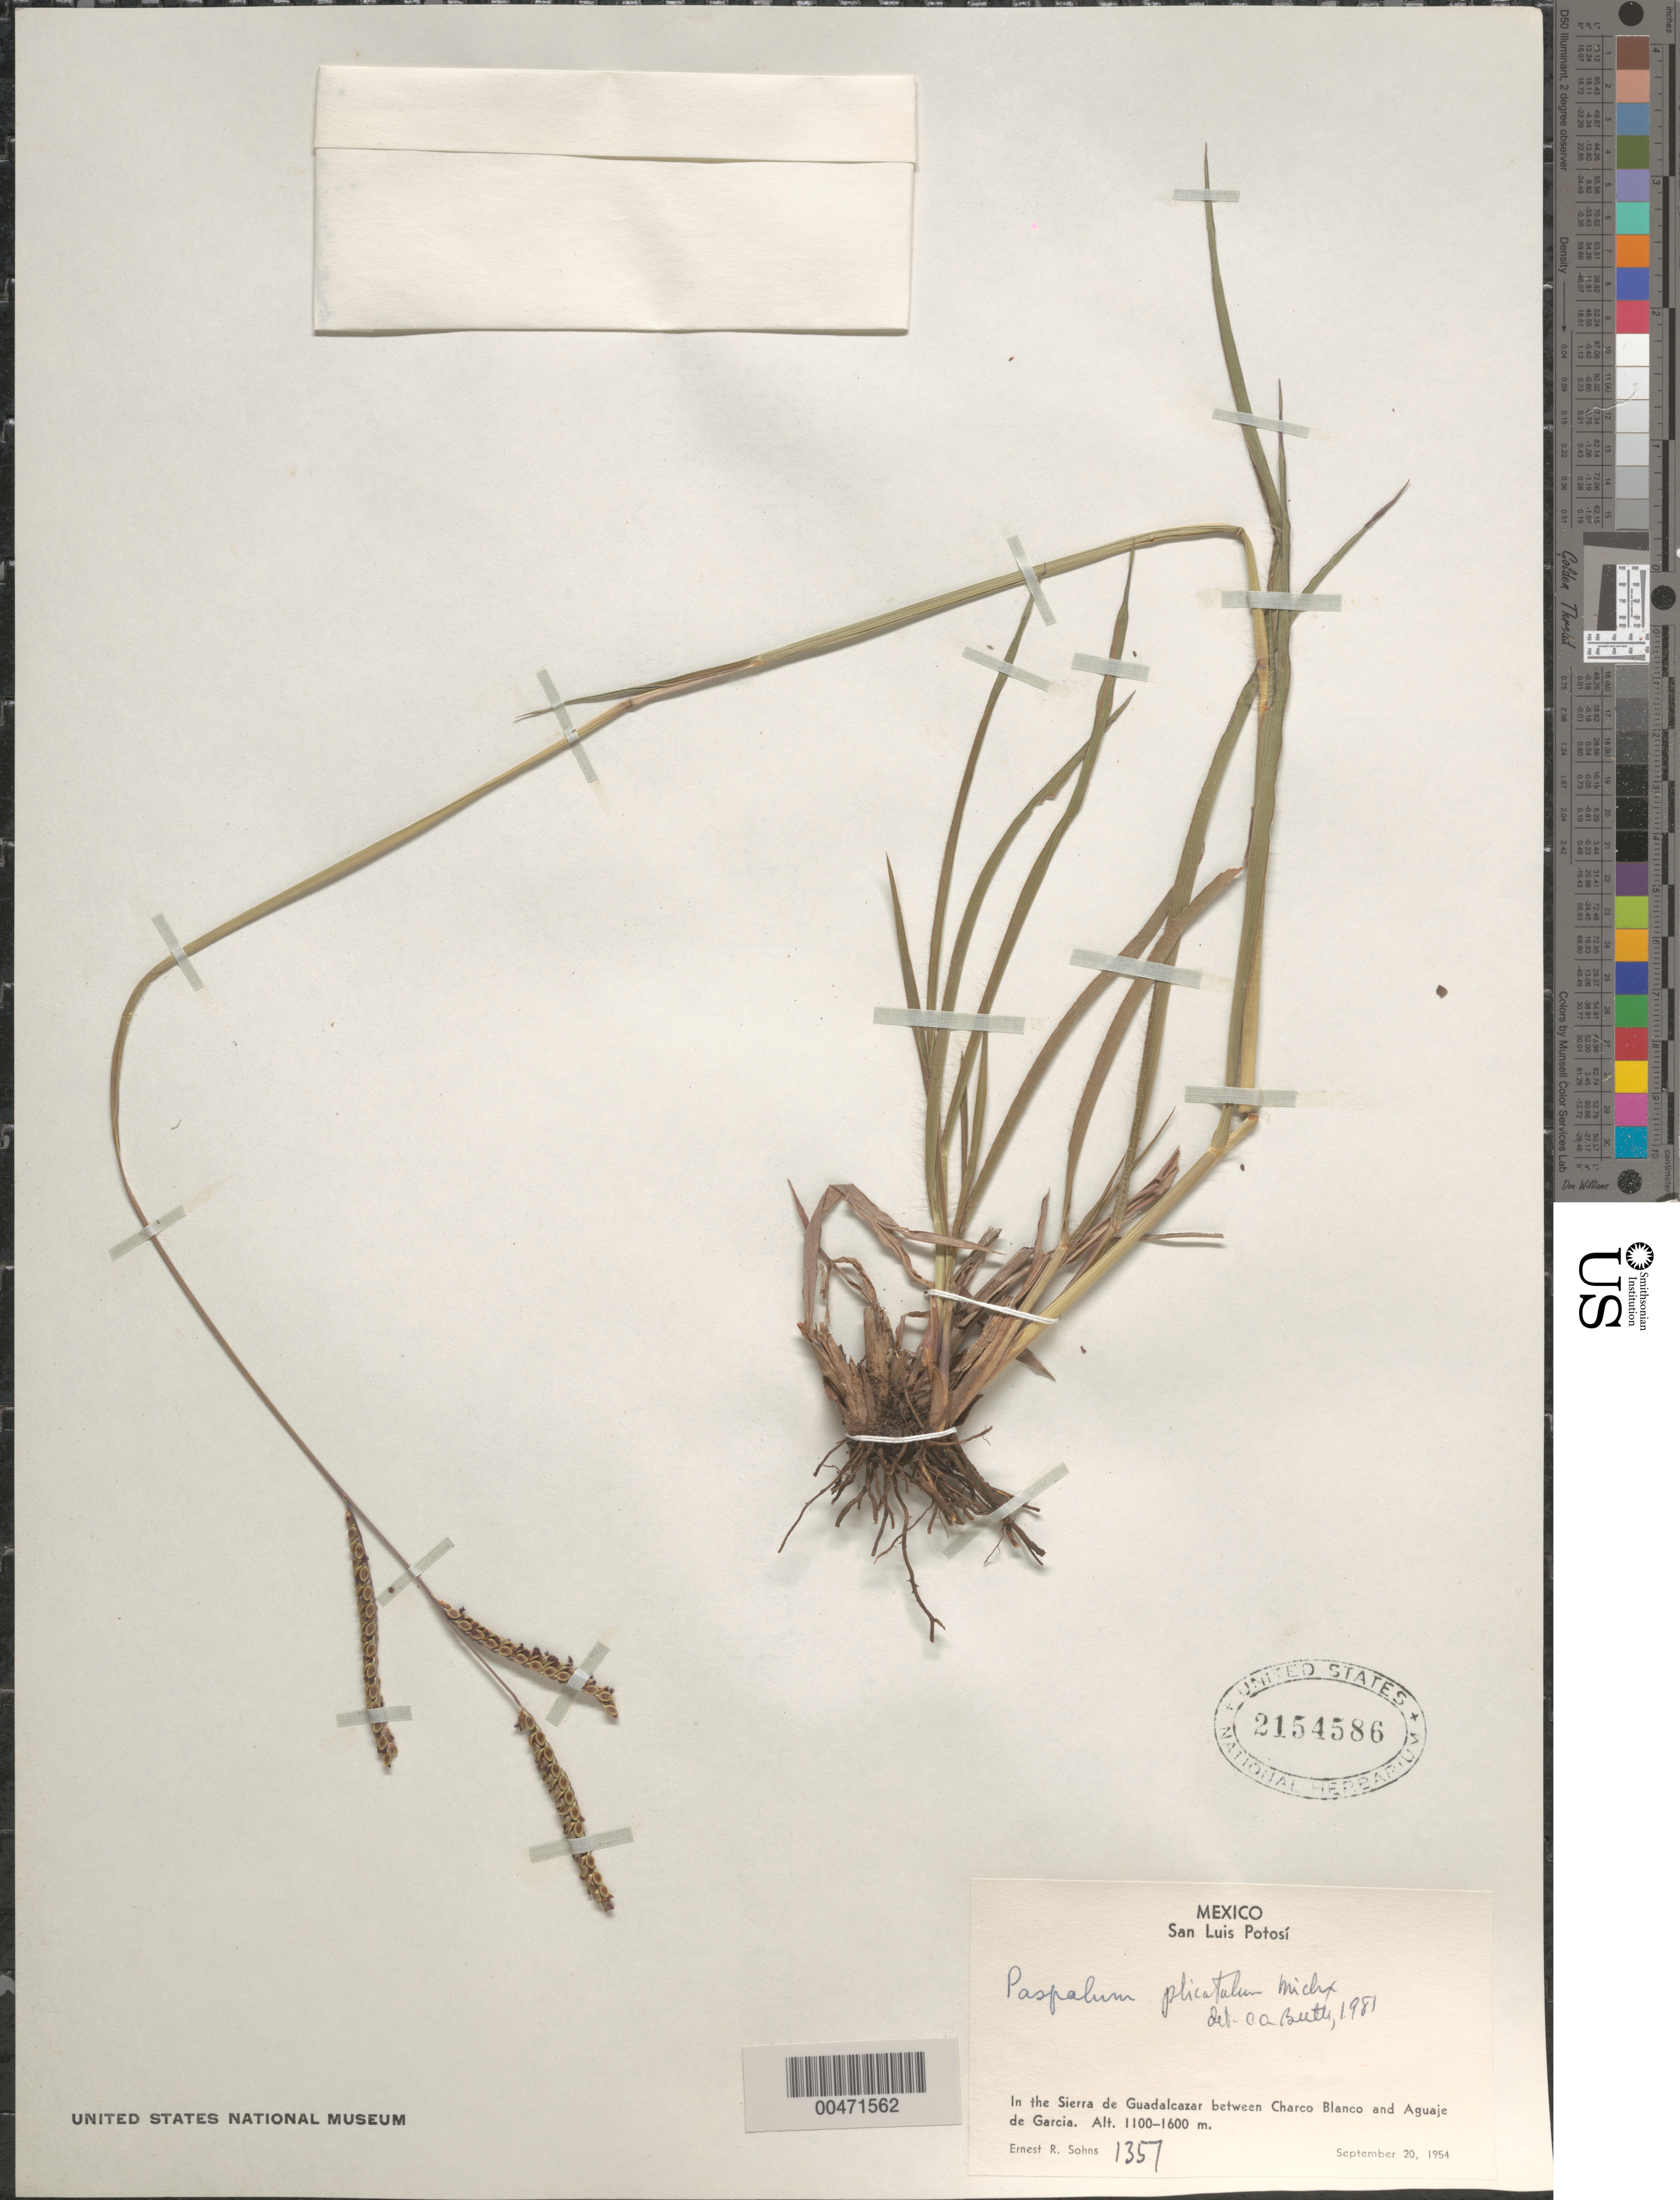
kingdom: Plantae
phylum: Tracheophyta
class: Liliopsida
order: Poales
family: Poaceae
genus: Paspalum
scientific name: Paspalum plicatulum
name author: Michx.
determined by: Beetle, Alan A.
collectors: E. R. Sohns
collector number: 1351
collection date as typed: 20 Sep 1954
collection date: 1954-09-20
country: Mexico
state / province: San Luis Potosi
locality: In the Sierra de Guadalcazar between Charco Blanco & Aguaje de Garcia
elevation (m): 1100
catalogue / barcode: US 2154586